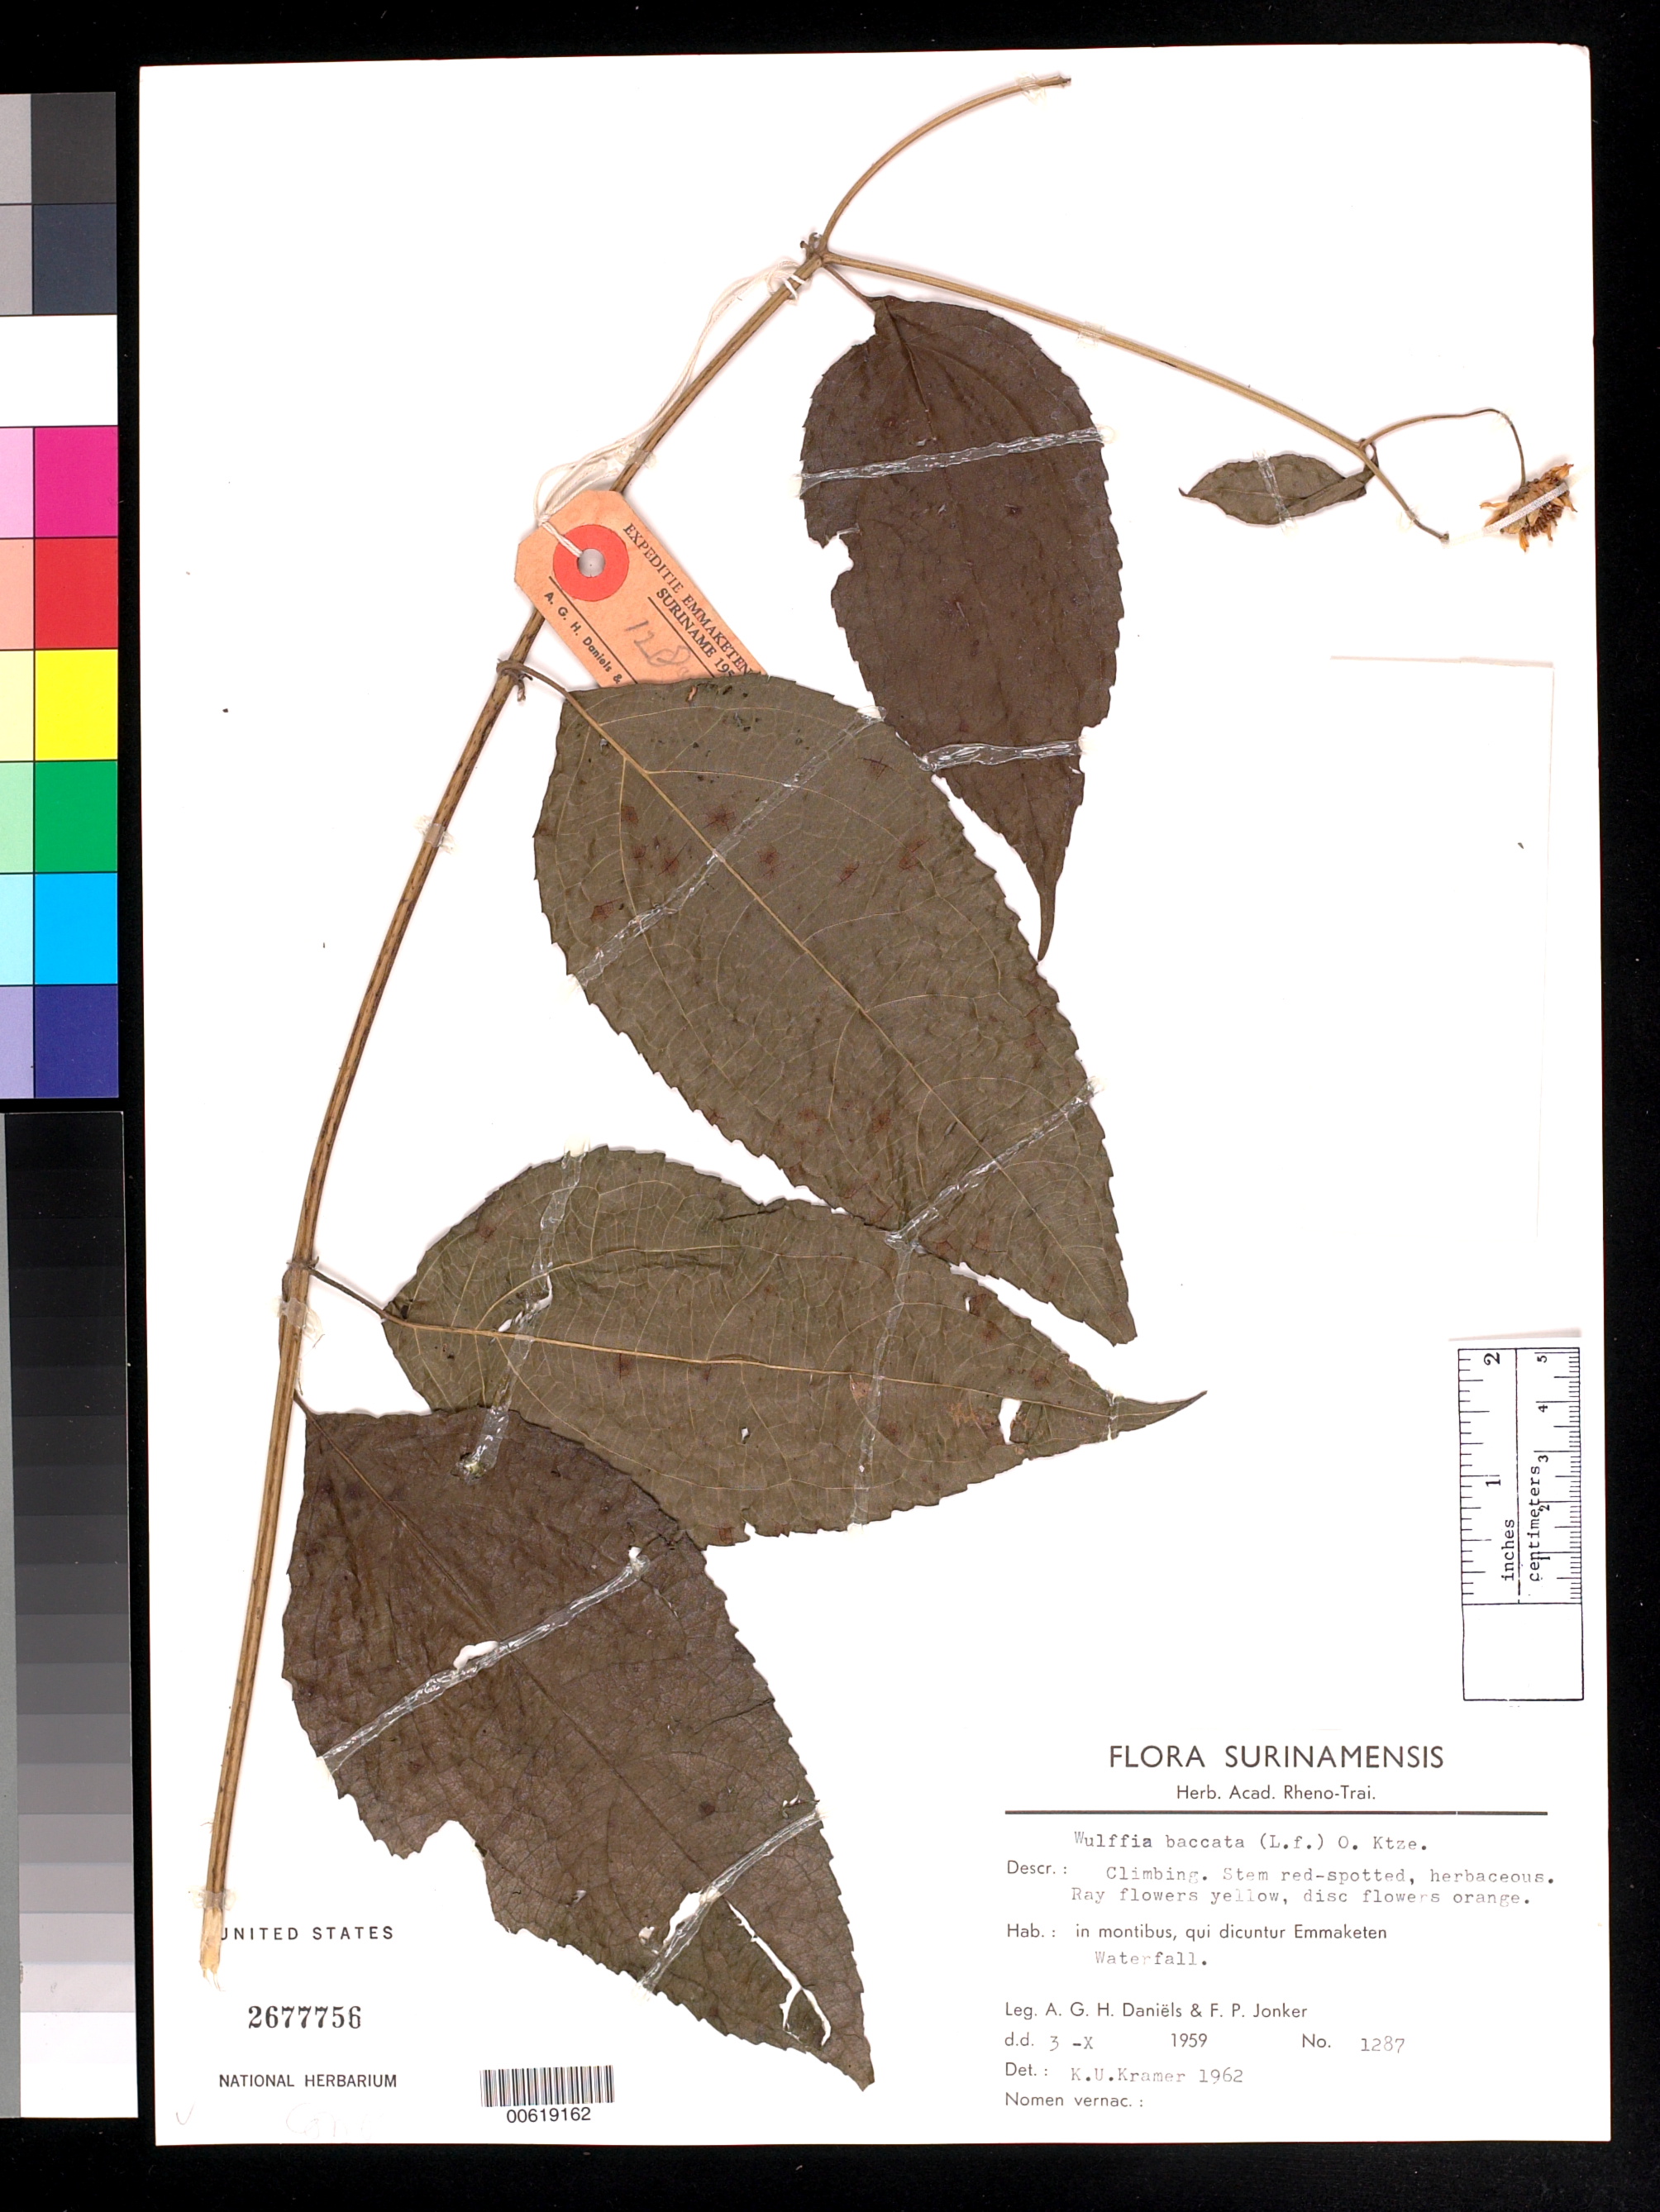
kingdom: Plantae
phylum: Tracheophyta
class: Magnoliopsida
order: Asterales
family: Asteraceae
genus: Wulffia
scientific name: Wulffia baccata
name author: (L. f.) Kuntze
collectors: A. Daniëls & F. P. Jonker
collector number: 1287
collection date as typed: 3-Oct-59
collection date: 1959-10-03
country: Suriname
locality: Emmaketen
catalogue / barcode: US 2677756